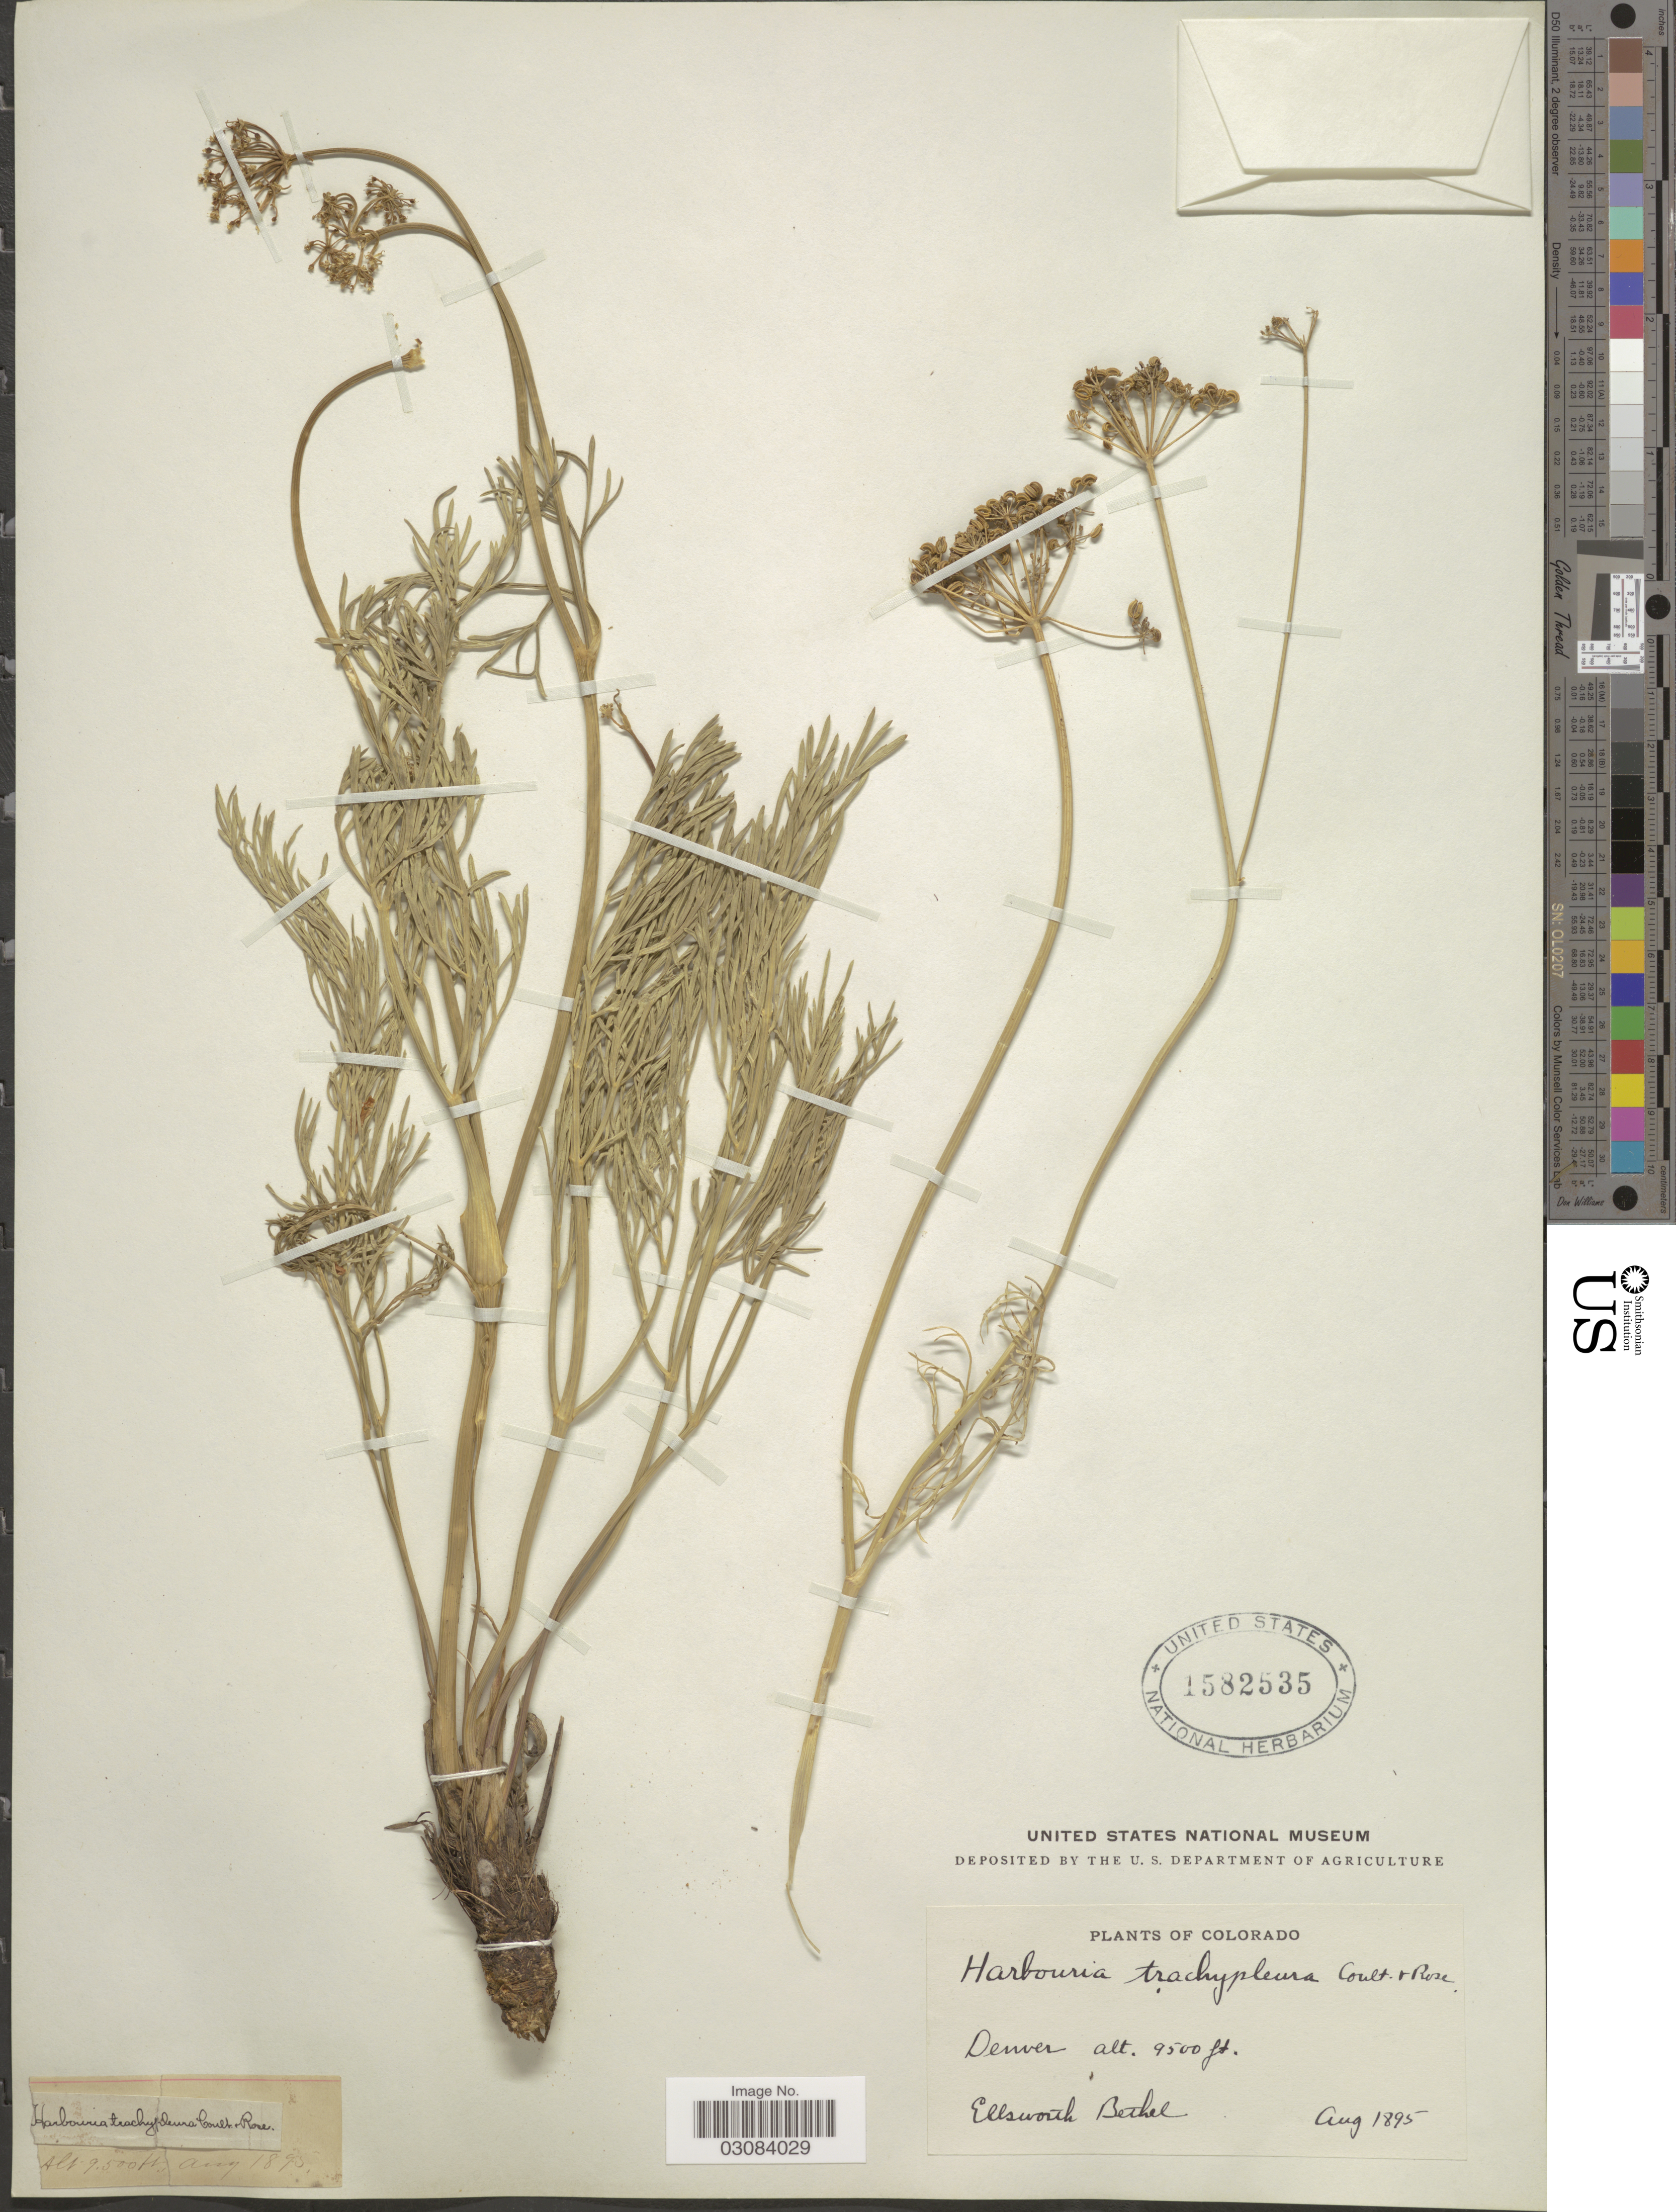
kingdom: Plantae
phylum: Tracheophyta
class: Magnoliopsida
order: Apiales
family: Apiaceae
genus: Harbouria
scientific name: Harbouria trachypleura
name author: (A. Gray) J.M. Coult. & Rose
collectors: E. Bethel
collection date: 1895-08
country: United States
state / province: Colorado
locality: Denver.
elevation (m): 2896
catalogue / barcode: US 1582535